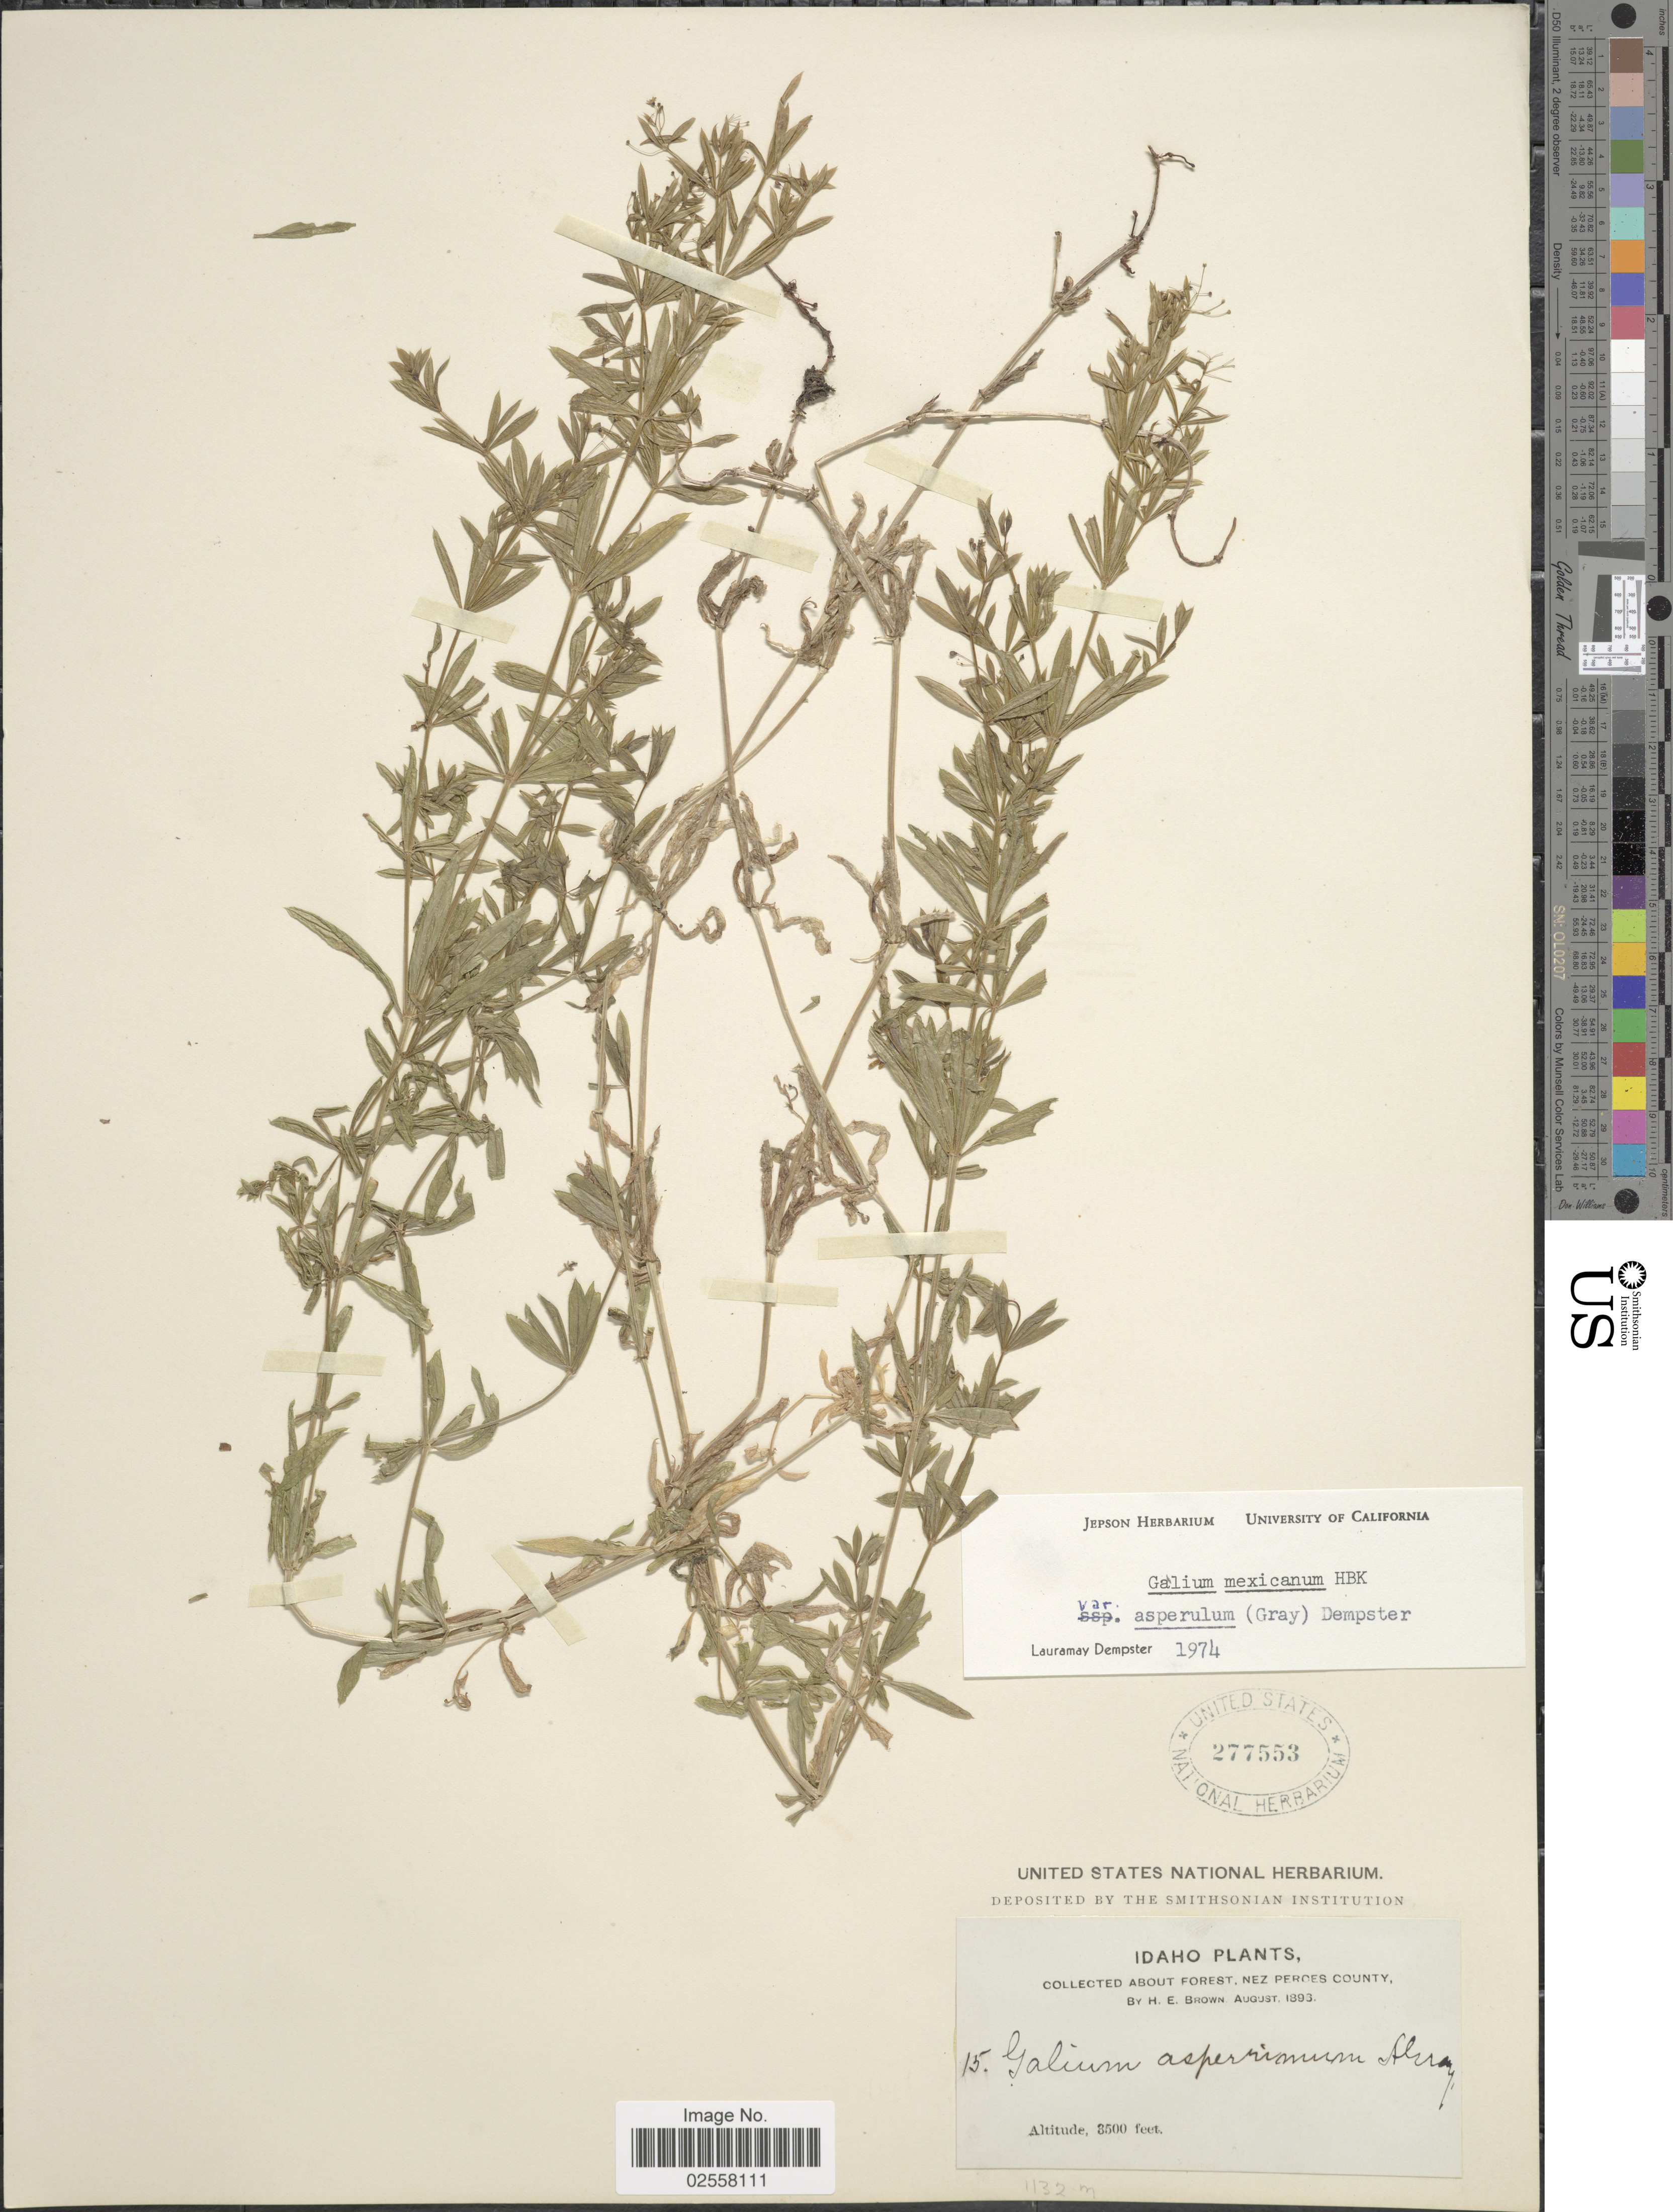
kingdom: Plantae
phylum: Tracheophyta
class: Magnoliopsida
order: Gentianales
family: Rubiaceae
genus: Galium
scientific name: Galium mexicanum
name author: Kunth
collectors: H. E. Brown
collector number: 15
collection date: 1893-08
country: United States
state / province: Idaho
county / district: Nez Perce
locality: About Forest, Nez Perces County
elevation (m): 1067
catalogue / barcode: US 277553